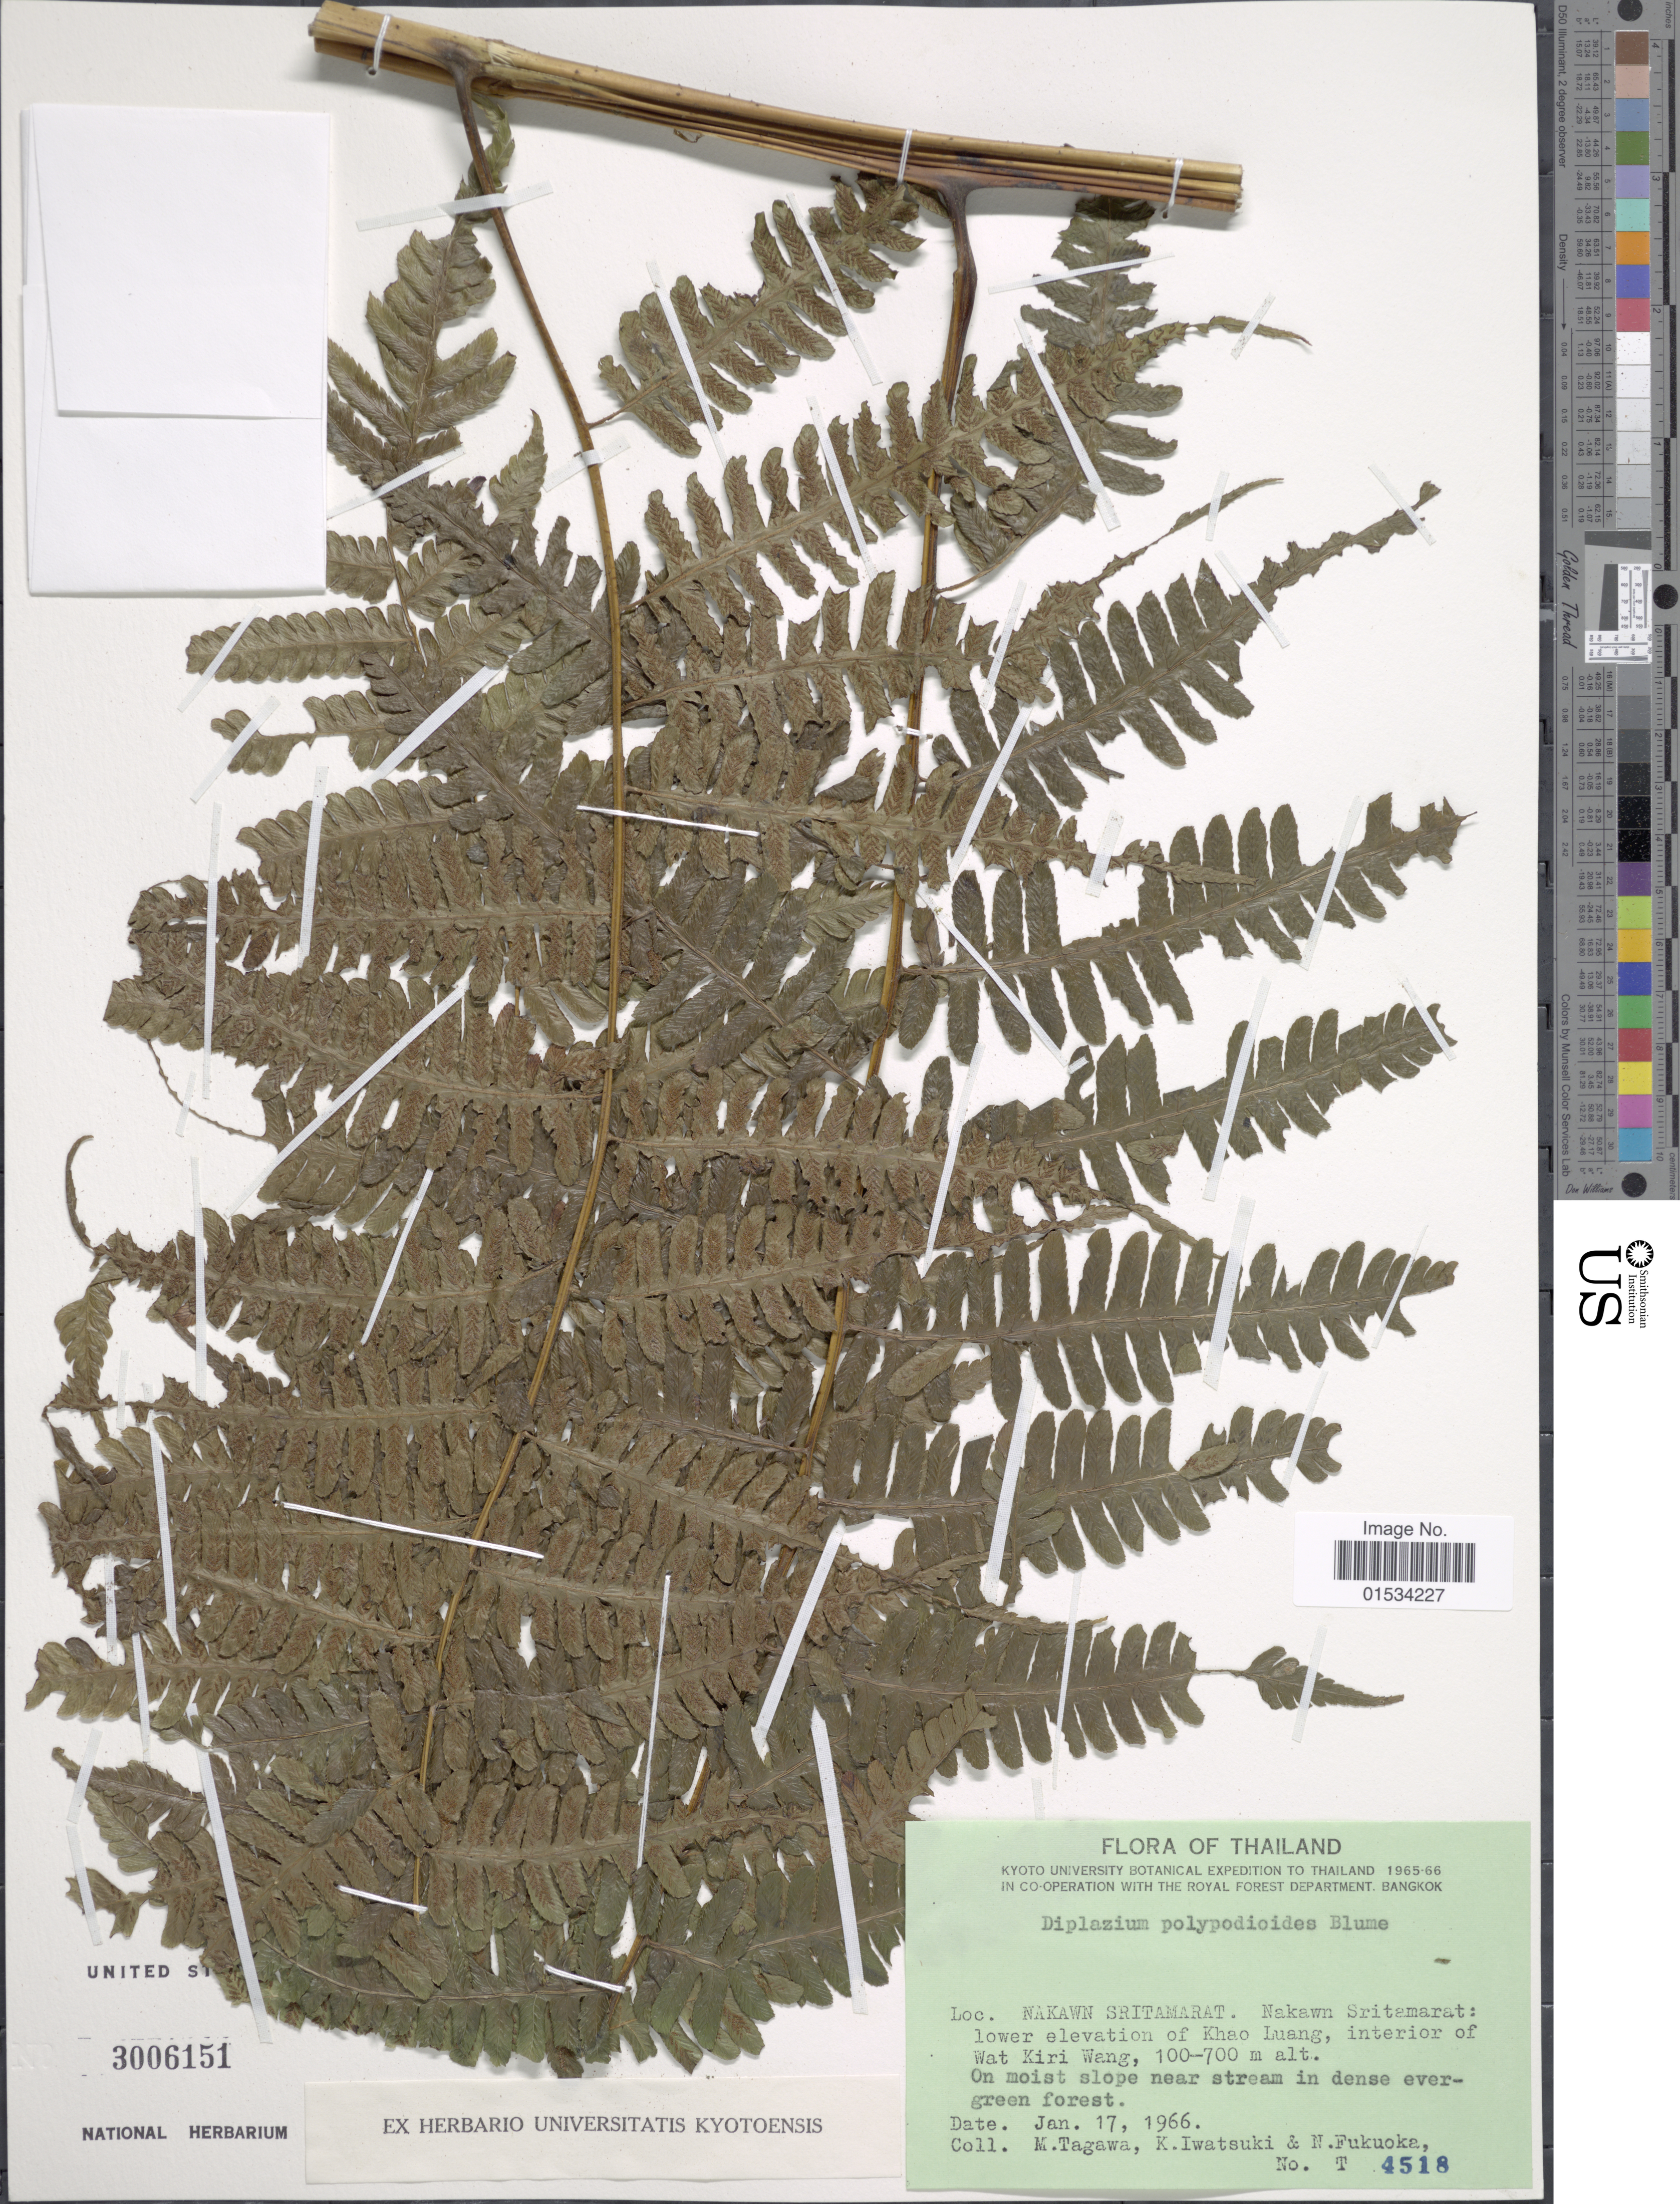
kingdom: Plantae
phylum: Tracheophyta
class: Polypodiopsida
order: Polypodiales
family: Athyriaceae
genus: Diplazium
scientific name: Diplazium polypodioides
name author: Blume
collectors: M. Tagawa, K. Iwatsuki & N. Fukuoka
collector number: T 4518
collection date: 1966-01-17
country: Thailand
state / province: Nakhon Si Thammarat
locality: Nakawn Sritamarat, Khao Luang, interior of Wat Kiri Wang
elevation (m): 100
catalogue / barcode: US 3006151